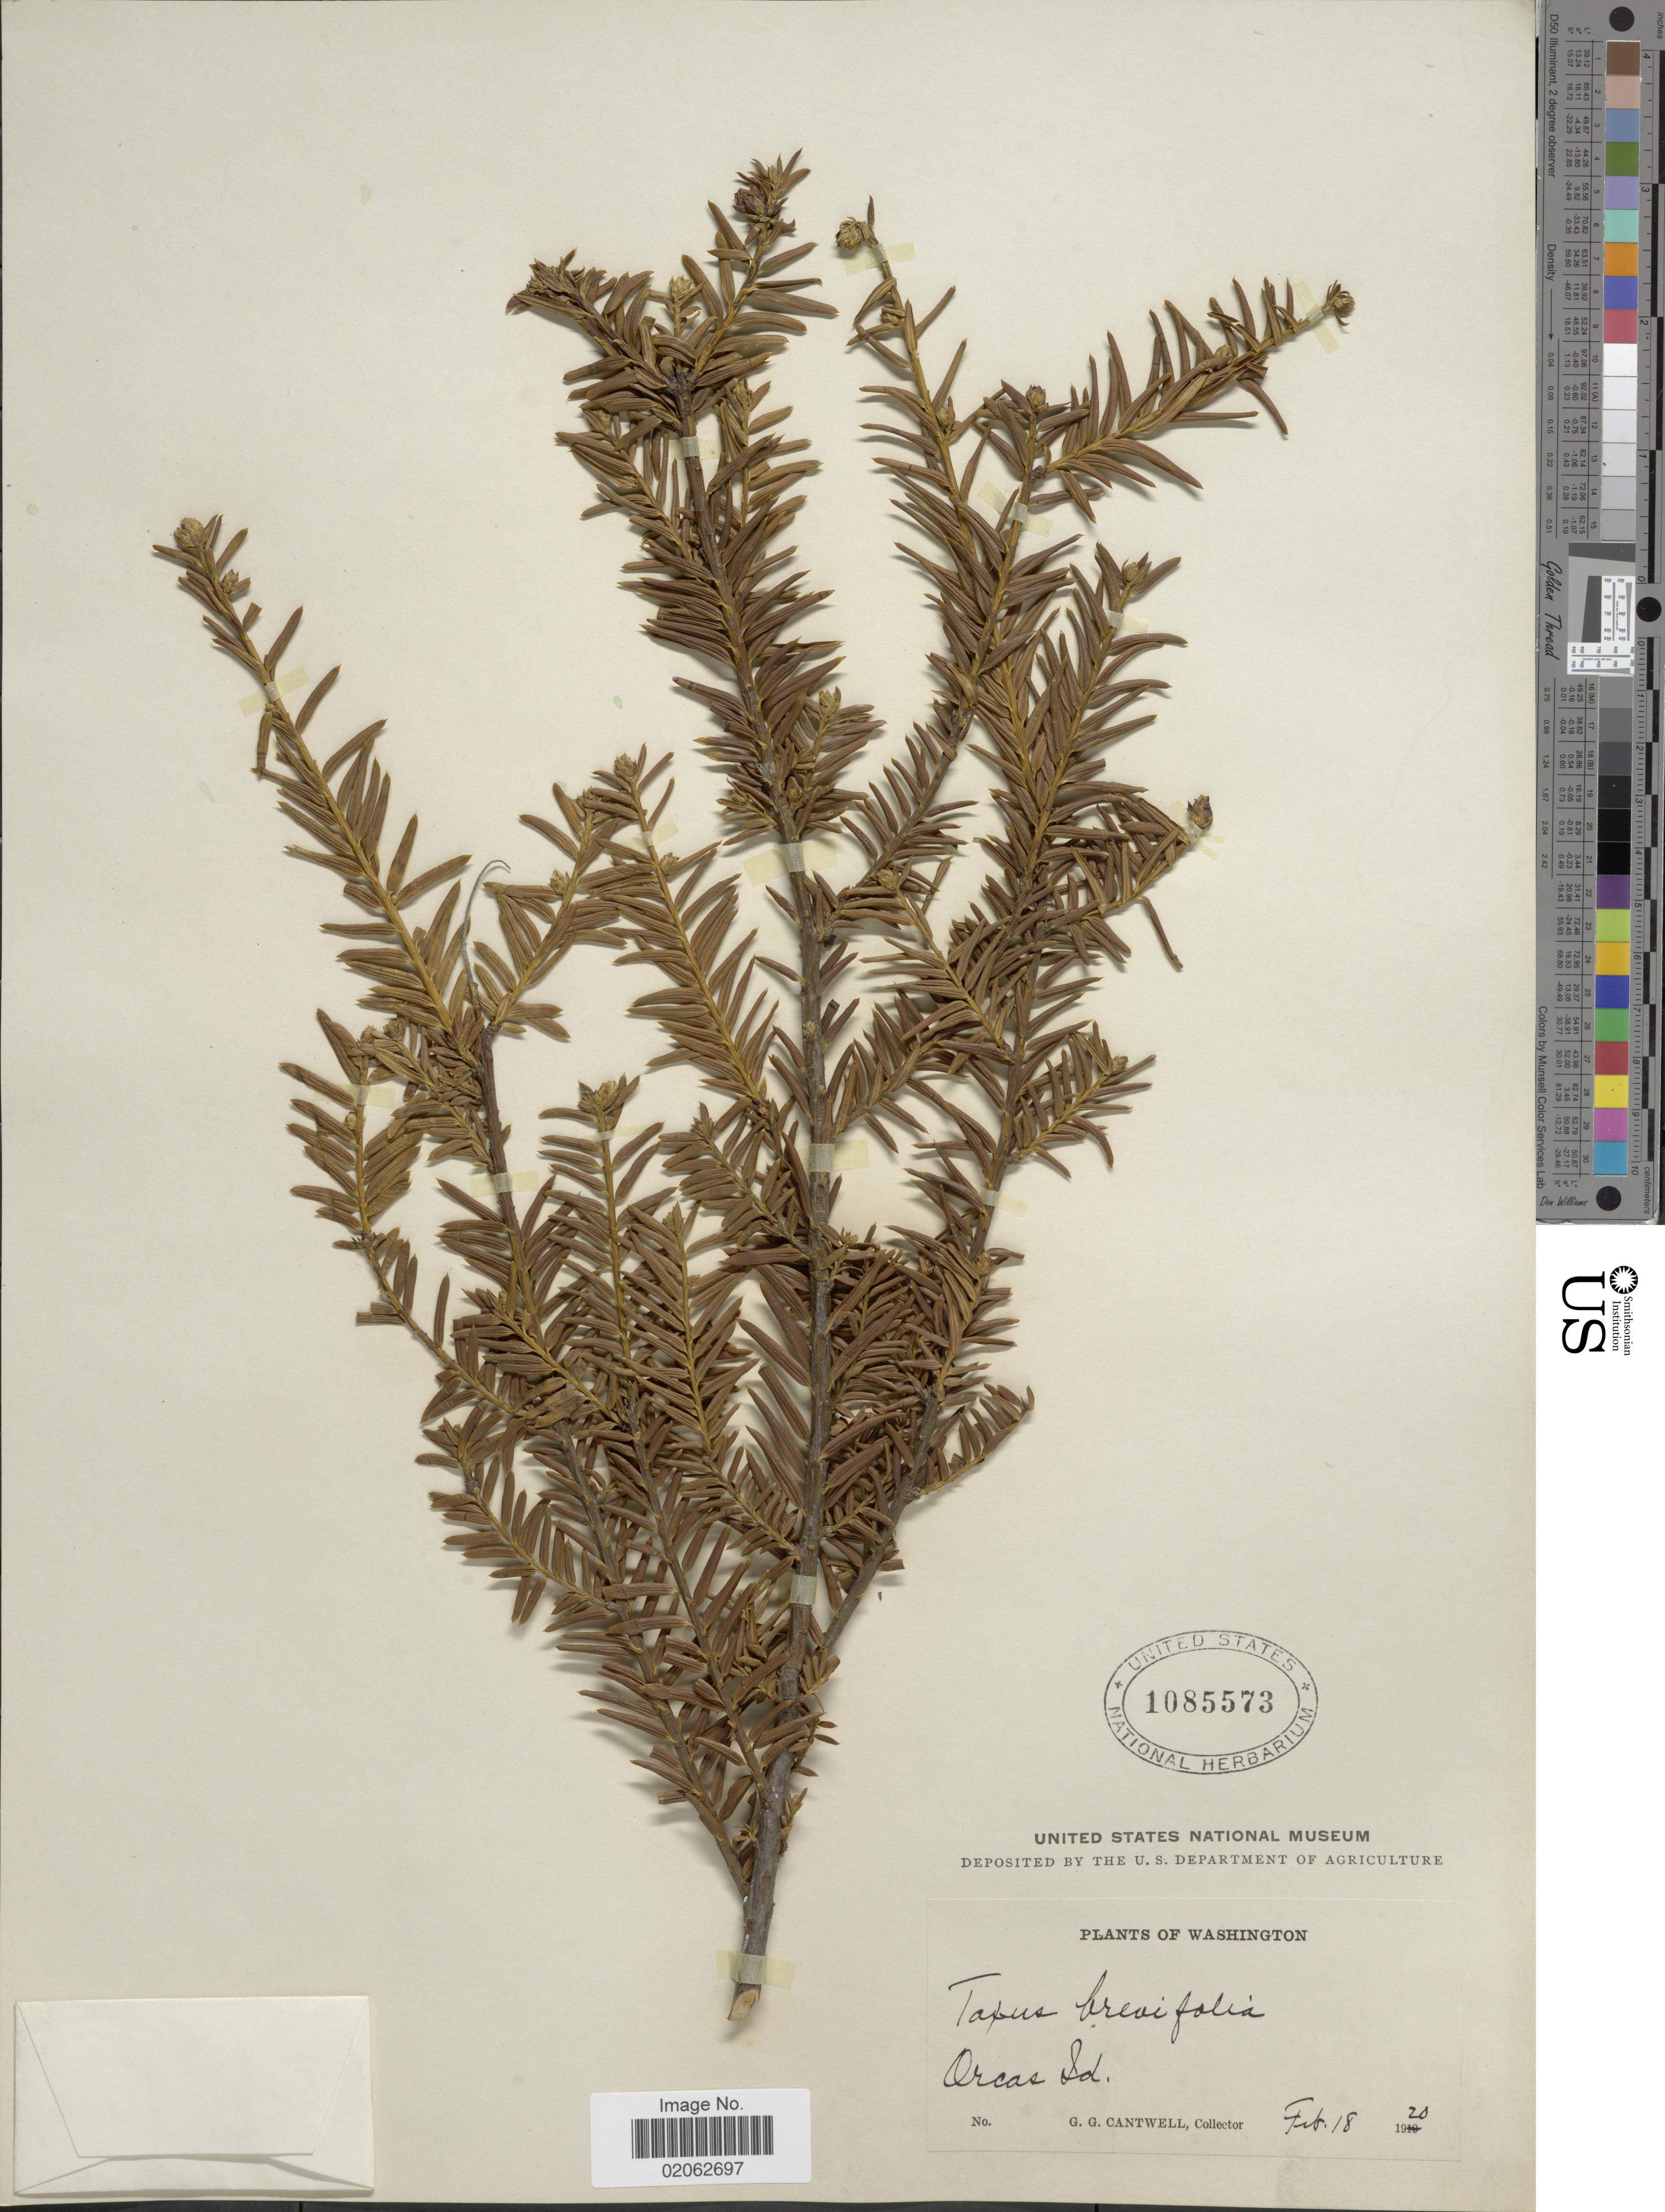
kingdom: Plantae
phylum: Tracheophyta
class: Pinopsida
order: Pinales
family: Taxaceae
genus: Taxus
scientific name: Taxus brevifolia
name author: Nutt.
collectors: G. Cantwell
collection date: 1920-02-18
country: United States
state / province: Washington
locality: Orcas Id.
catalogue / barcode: US 1085573